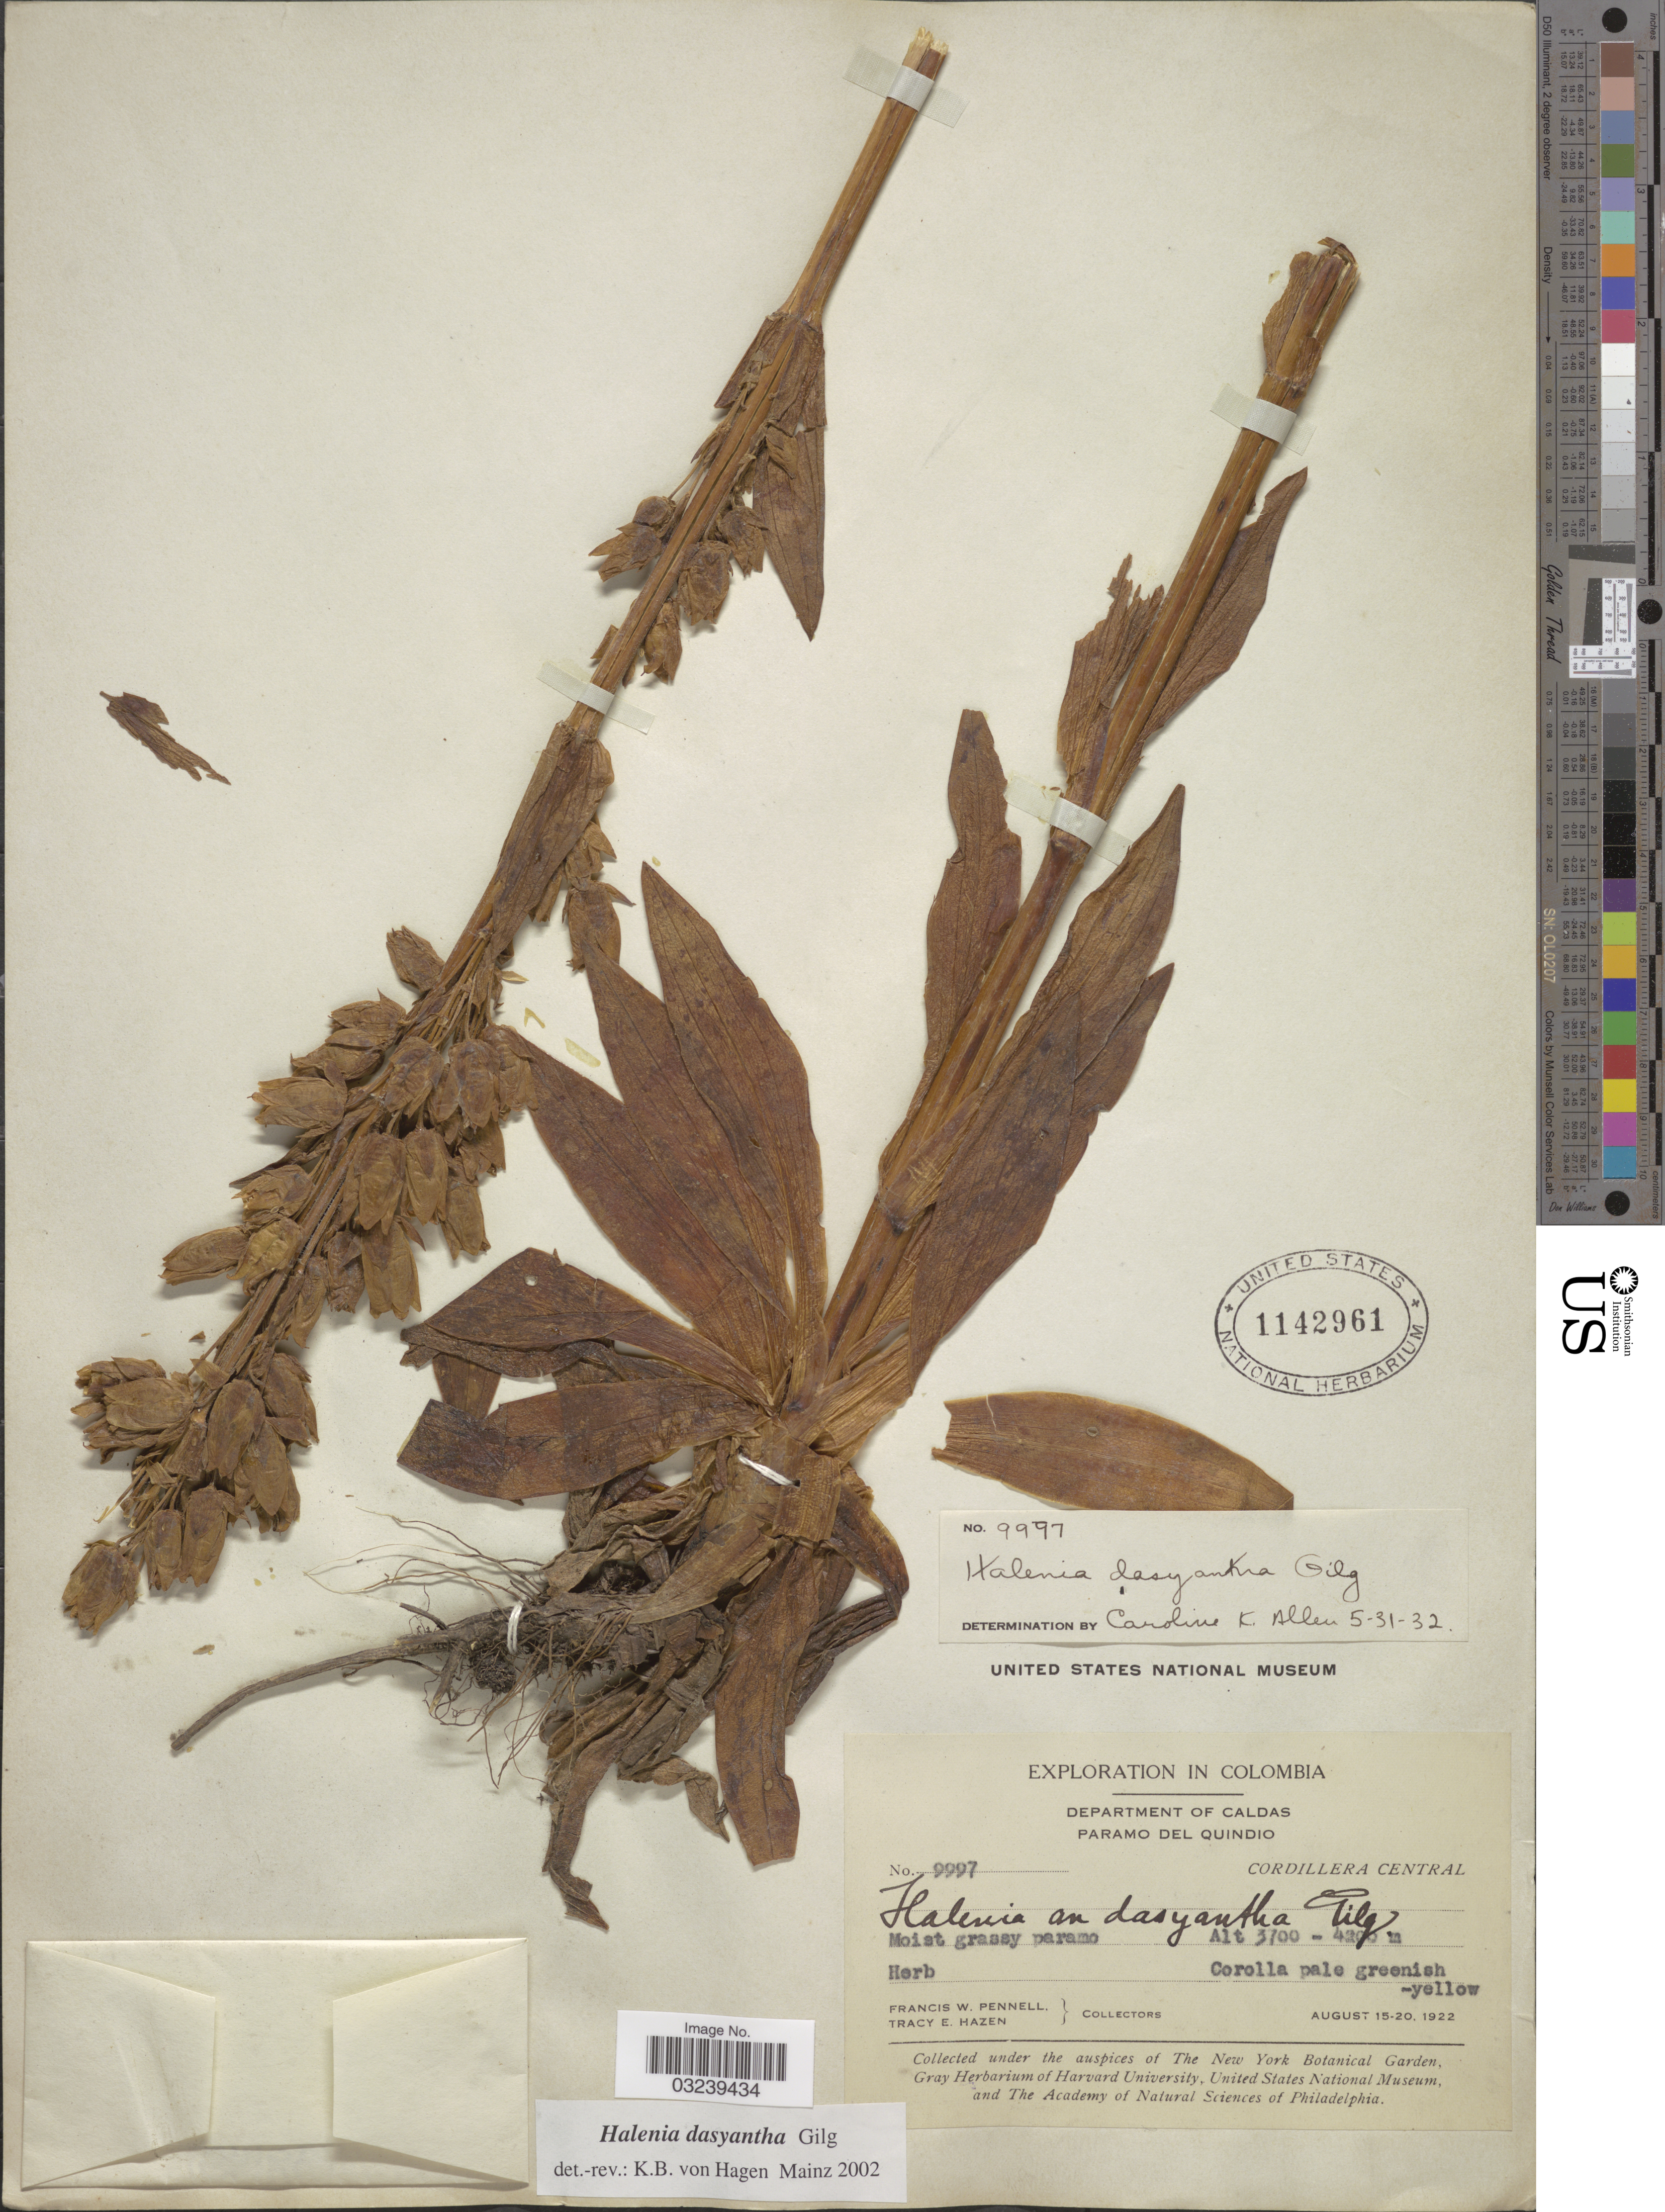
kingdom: Plantae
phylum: Tracheophyta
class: Magnoliopsida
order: Gentianales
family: Gentianaceae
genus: Halenia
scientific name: Halenia dasyantha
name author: Gilg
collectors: F. W. Pennell & T. E. Hazen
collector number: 9997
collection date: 1922-08-15/1922-08-20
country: Colombia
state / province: Caldas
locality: Department of Caldas. Paramo del Quindio. Cordillera Central.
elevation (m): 3700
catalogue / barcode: US 1142961